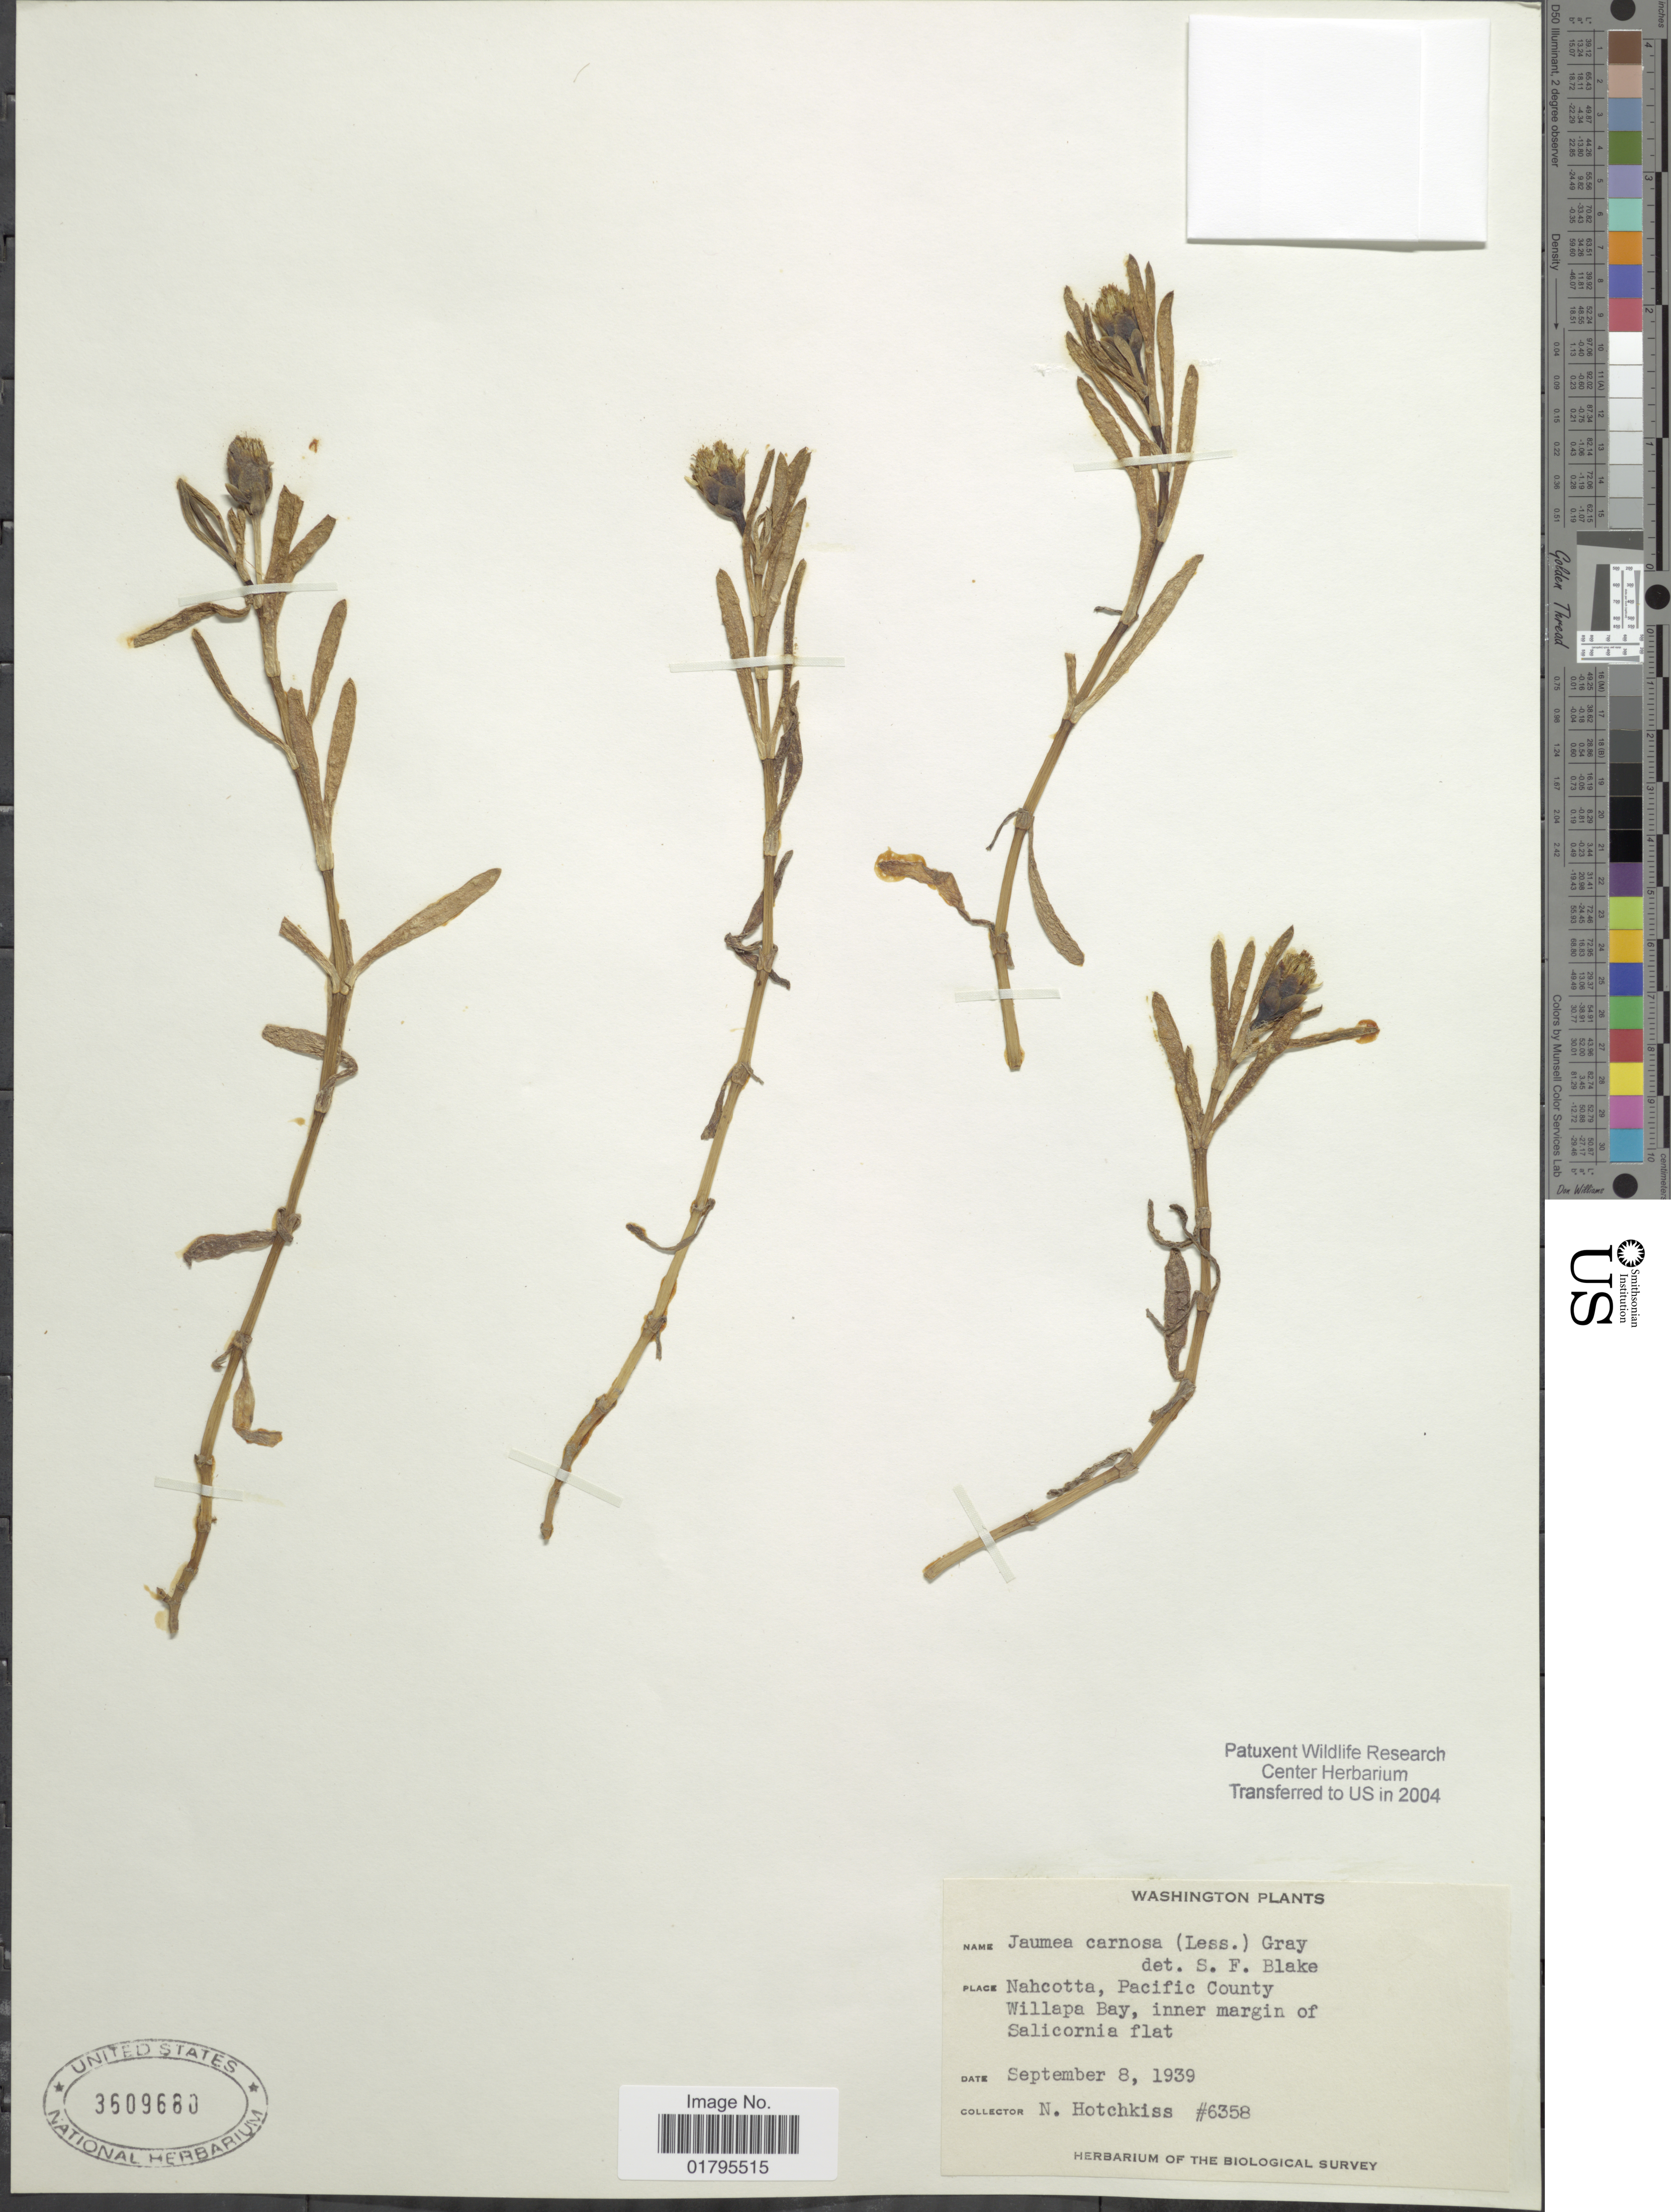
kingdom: Plantae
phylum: Tracheophyta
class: Magnoliopsida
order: Asterales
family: Asteraceae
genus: Jaumea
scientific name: Jaumea carnosa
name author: (Less.) A. Gray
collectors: N. Hotchkiss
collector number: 6358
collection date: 1938-09-08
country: United States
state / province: Washington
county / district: Pacific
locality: Nahcotta, Pacific County Willapa Bay, inner margin of Salicornia flat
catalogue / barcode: US 3609680